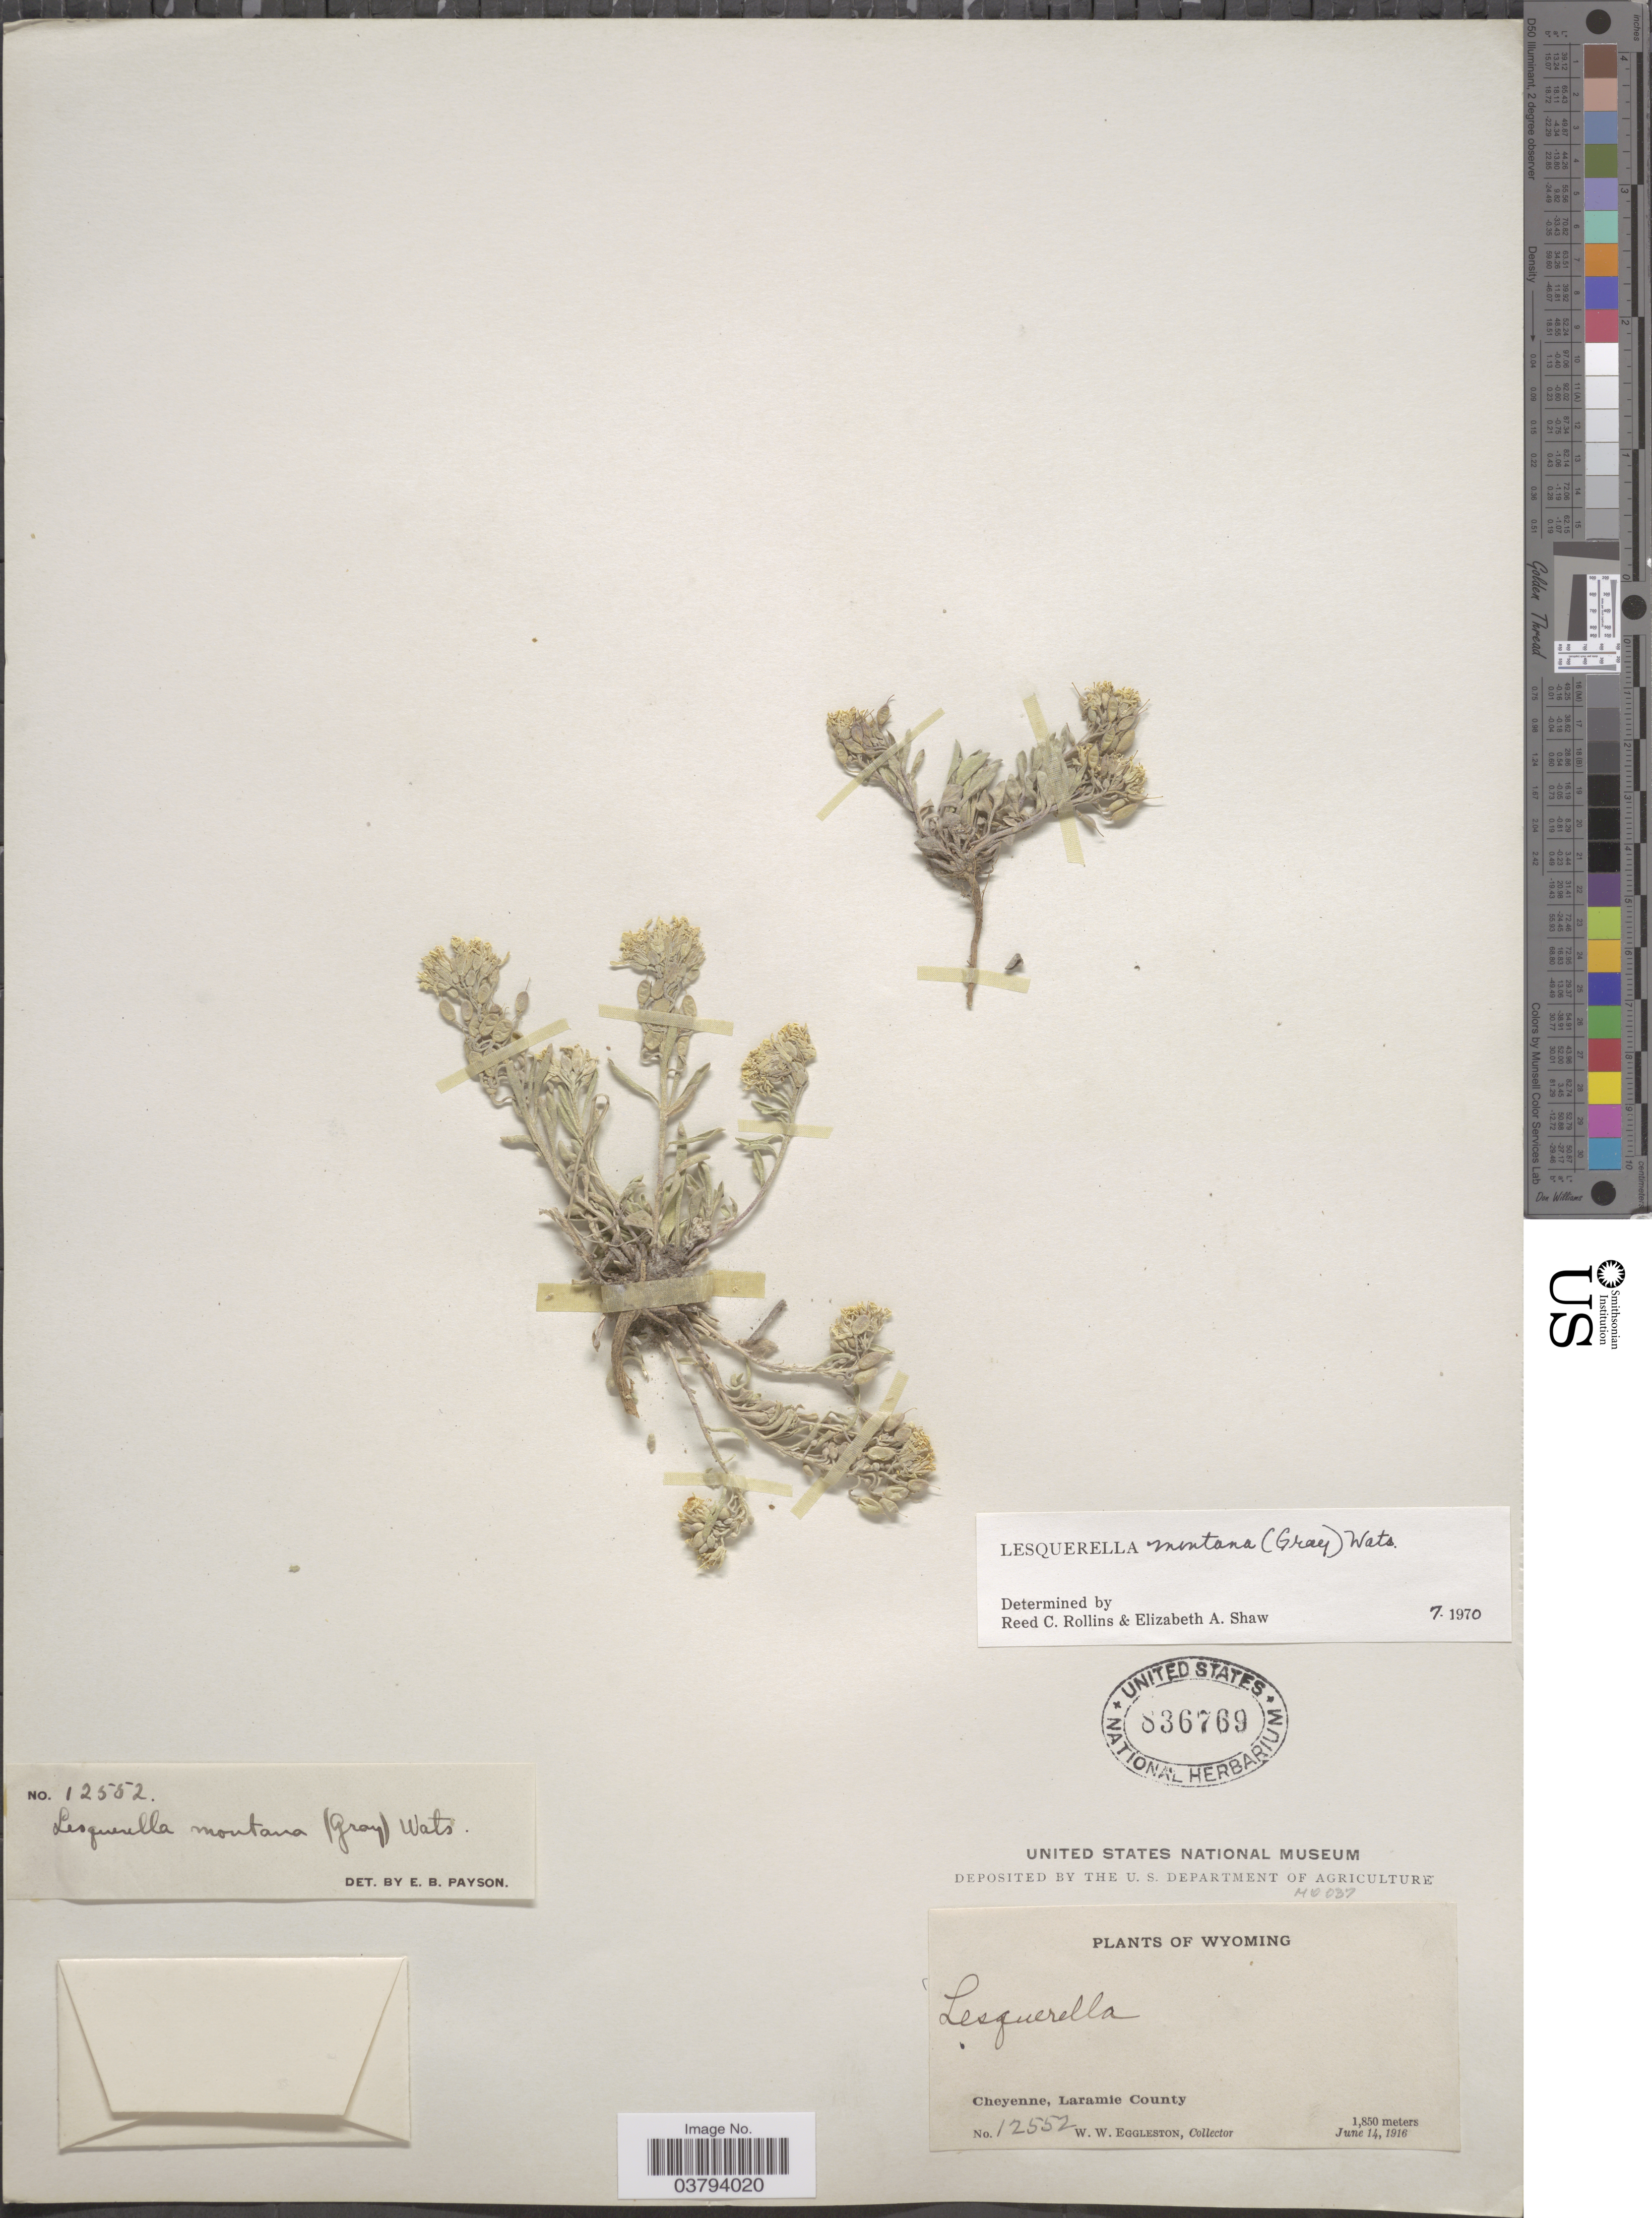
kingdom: Plantae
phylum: Tracheophyta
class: Magnoliopsida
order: Brassicales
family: Brassicaceae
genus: Lesquerella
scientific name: Lesquerella montana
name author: (A. Gray) S. Watson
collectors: W. W. Eggleston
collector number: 12552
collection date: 1916-06-14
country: United States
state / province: Wyoming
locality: Cheyenne, Laramie County.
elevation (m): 1850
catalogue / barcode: US 836769